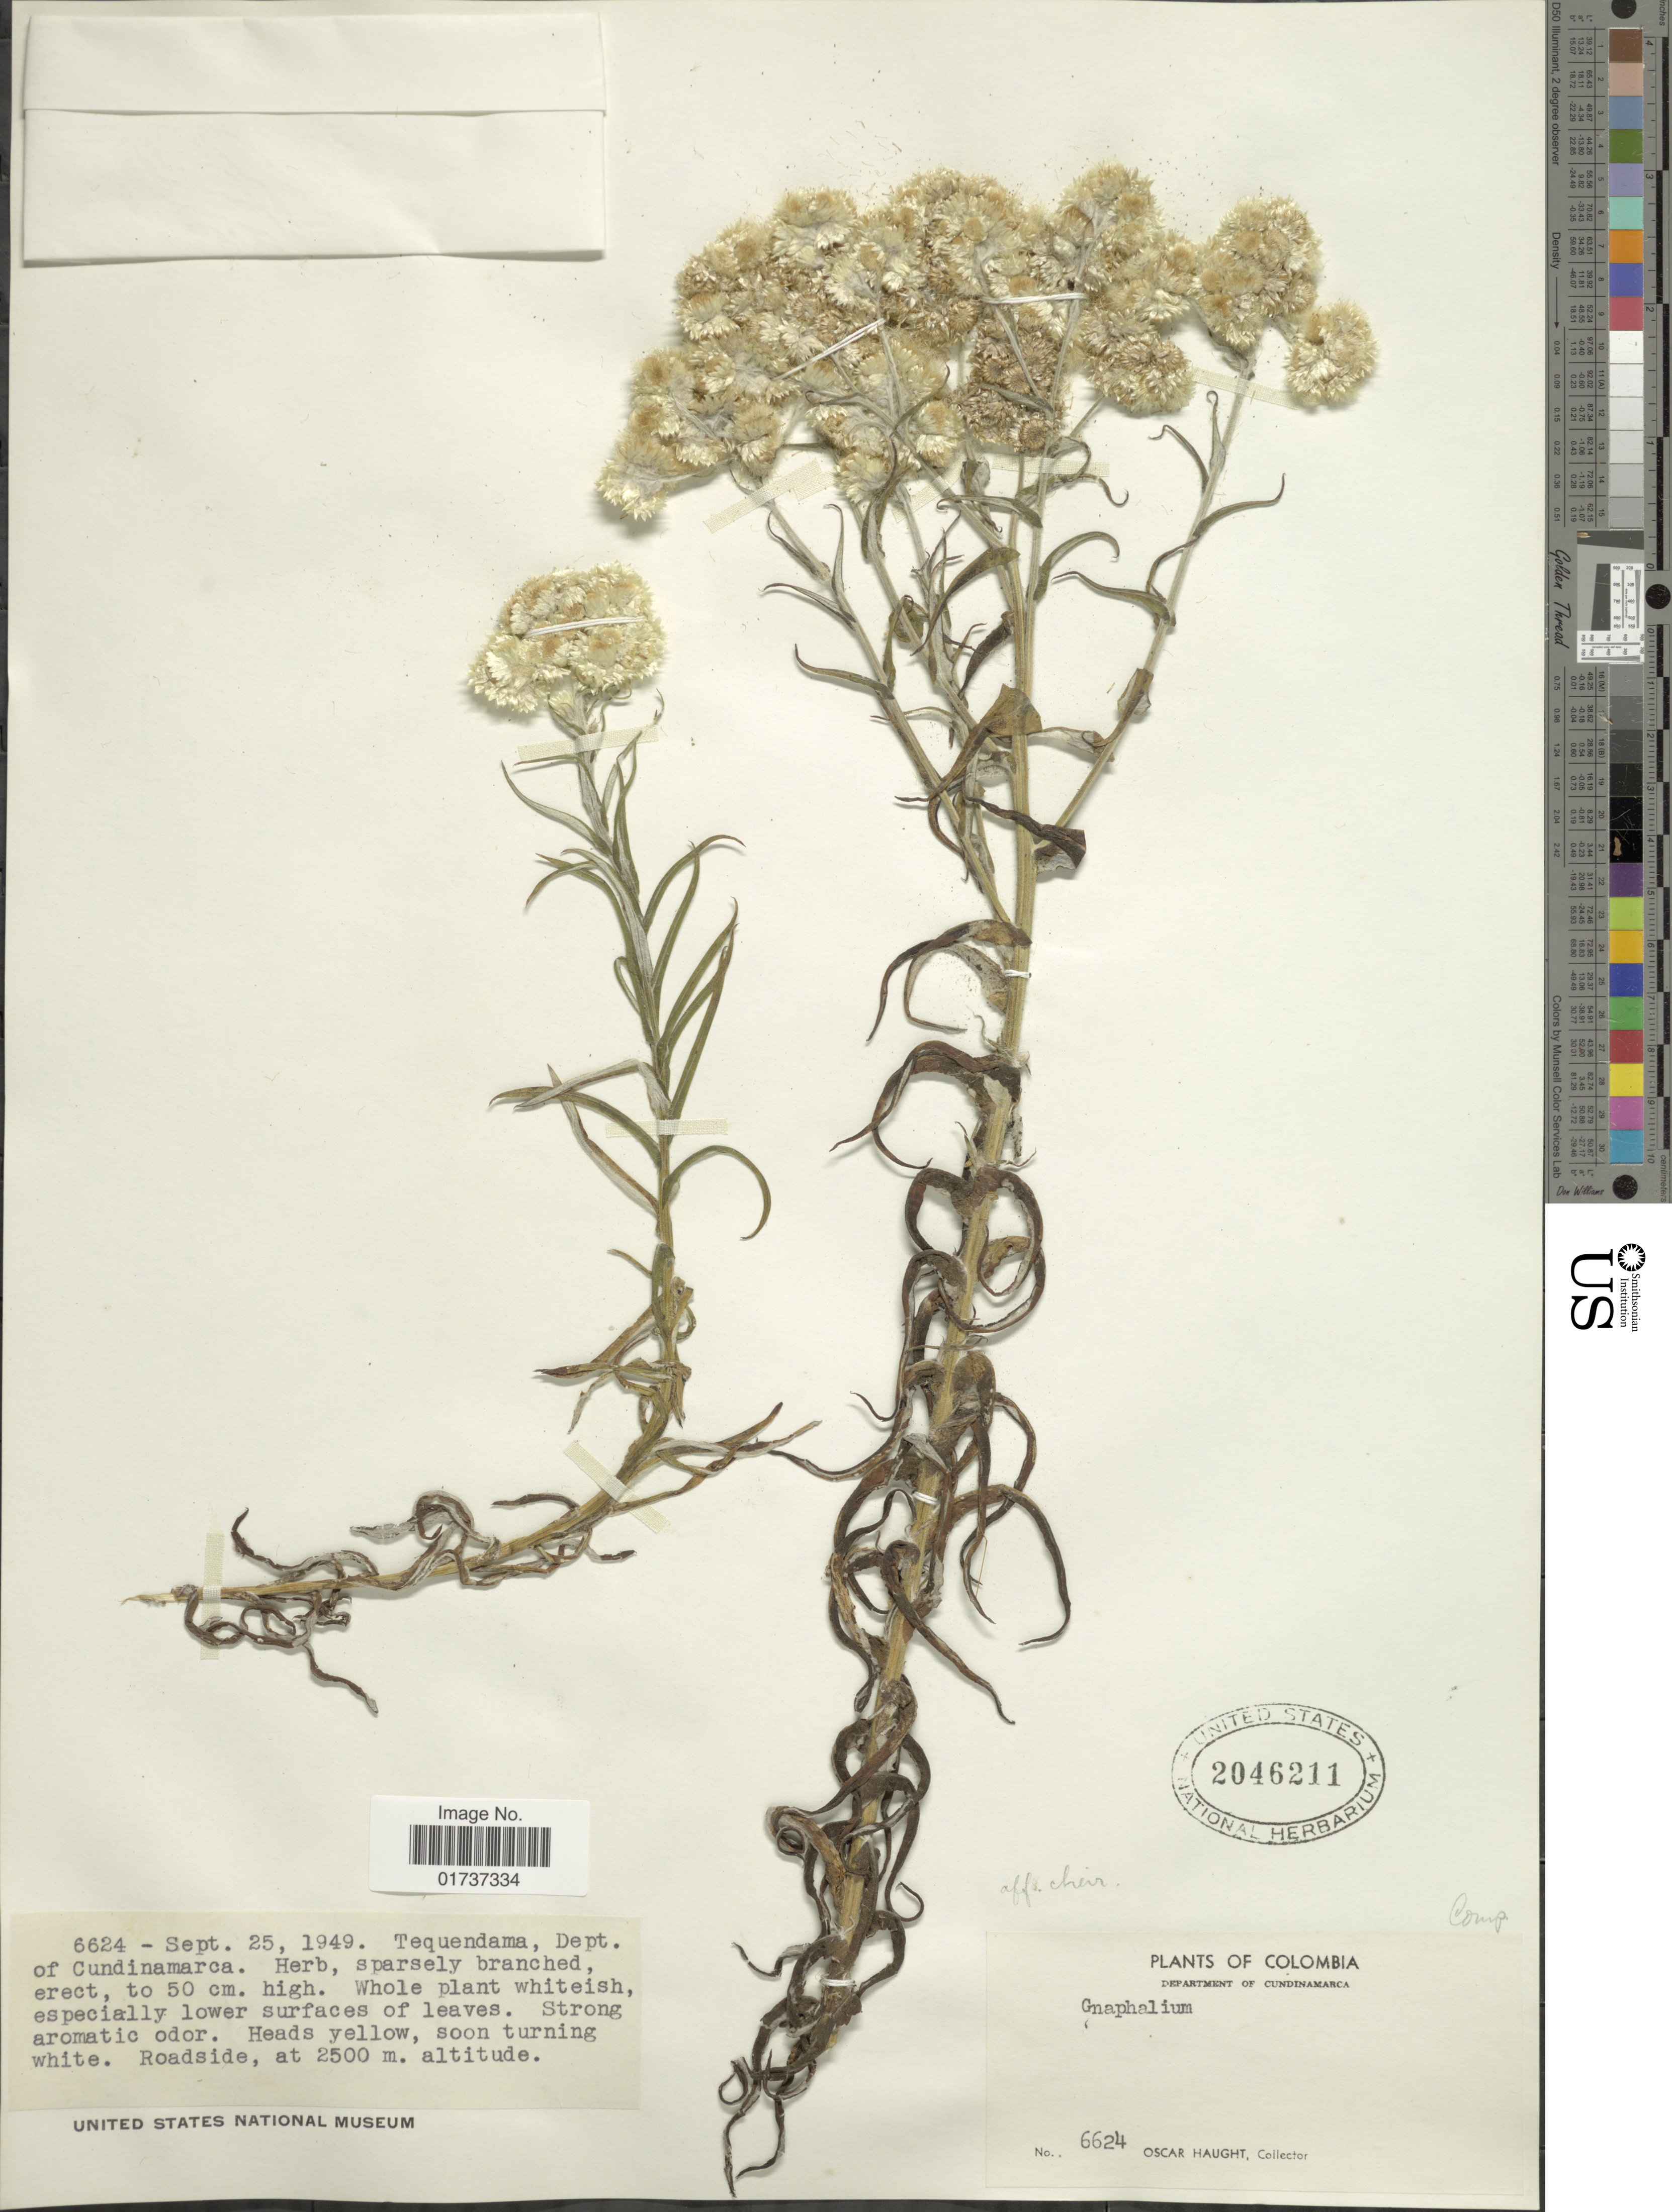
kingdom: Plantae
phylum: Tracheophyta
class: Magnoliopsida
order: Asterales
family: Asteraceae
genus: Pseudognaphalium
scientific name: Pseudognaphalium viscosum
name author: (Kunth) Anderb.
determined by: Nesom, Guy L.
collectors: O. L. Haught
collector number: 6624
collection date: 1949-09-25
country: Colombia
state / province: Cundinamarca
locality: Tequendama, Dept. of Cundinamarca, Roadside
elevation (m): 2500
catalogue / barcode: US 2046211